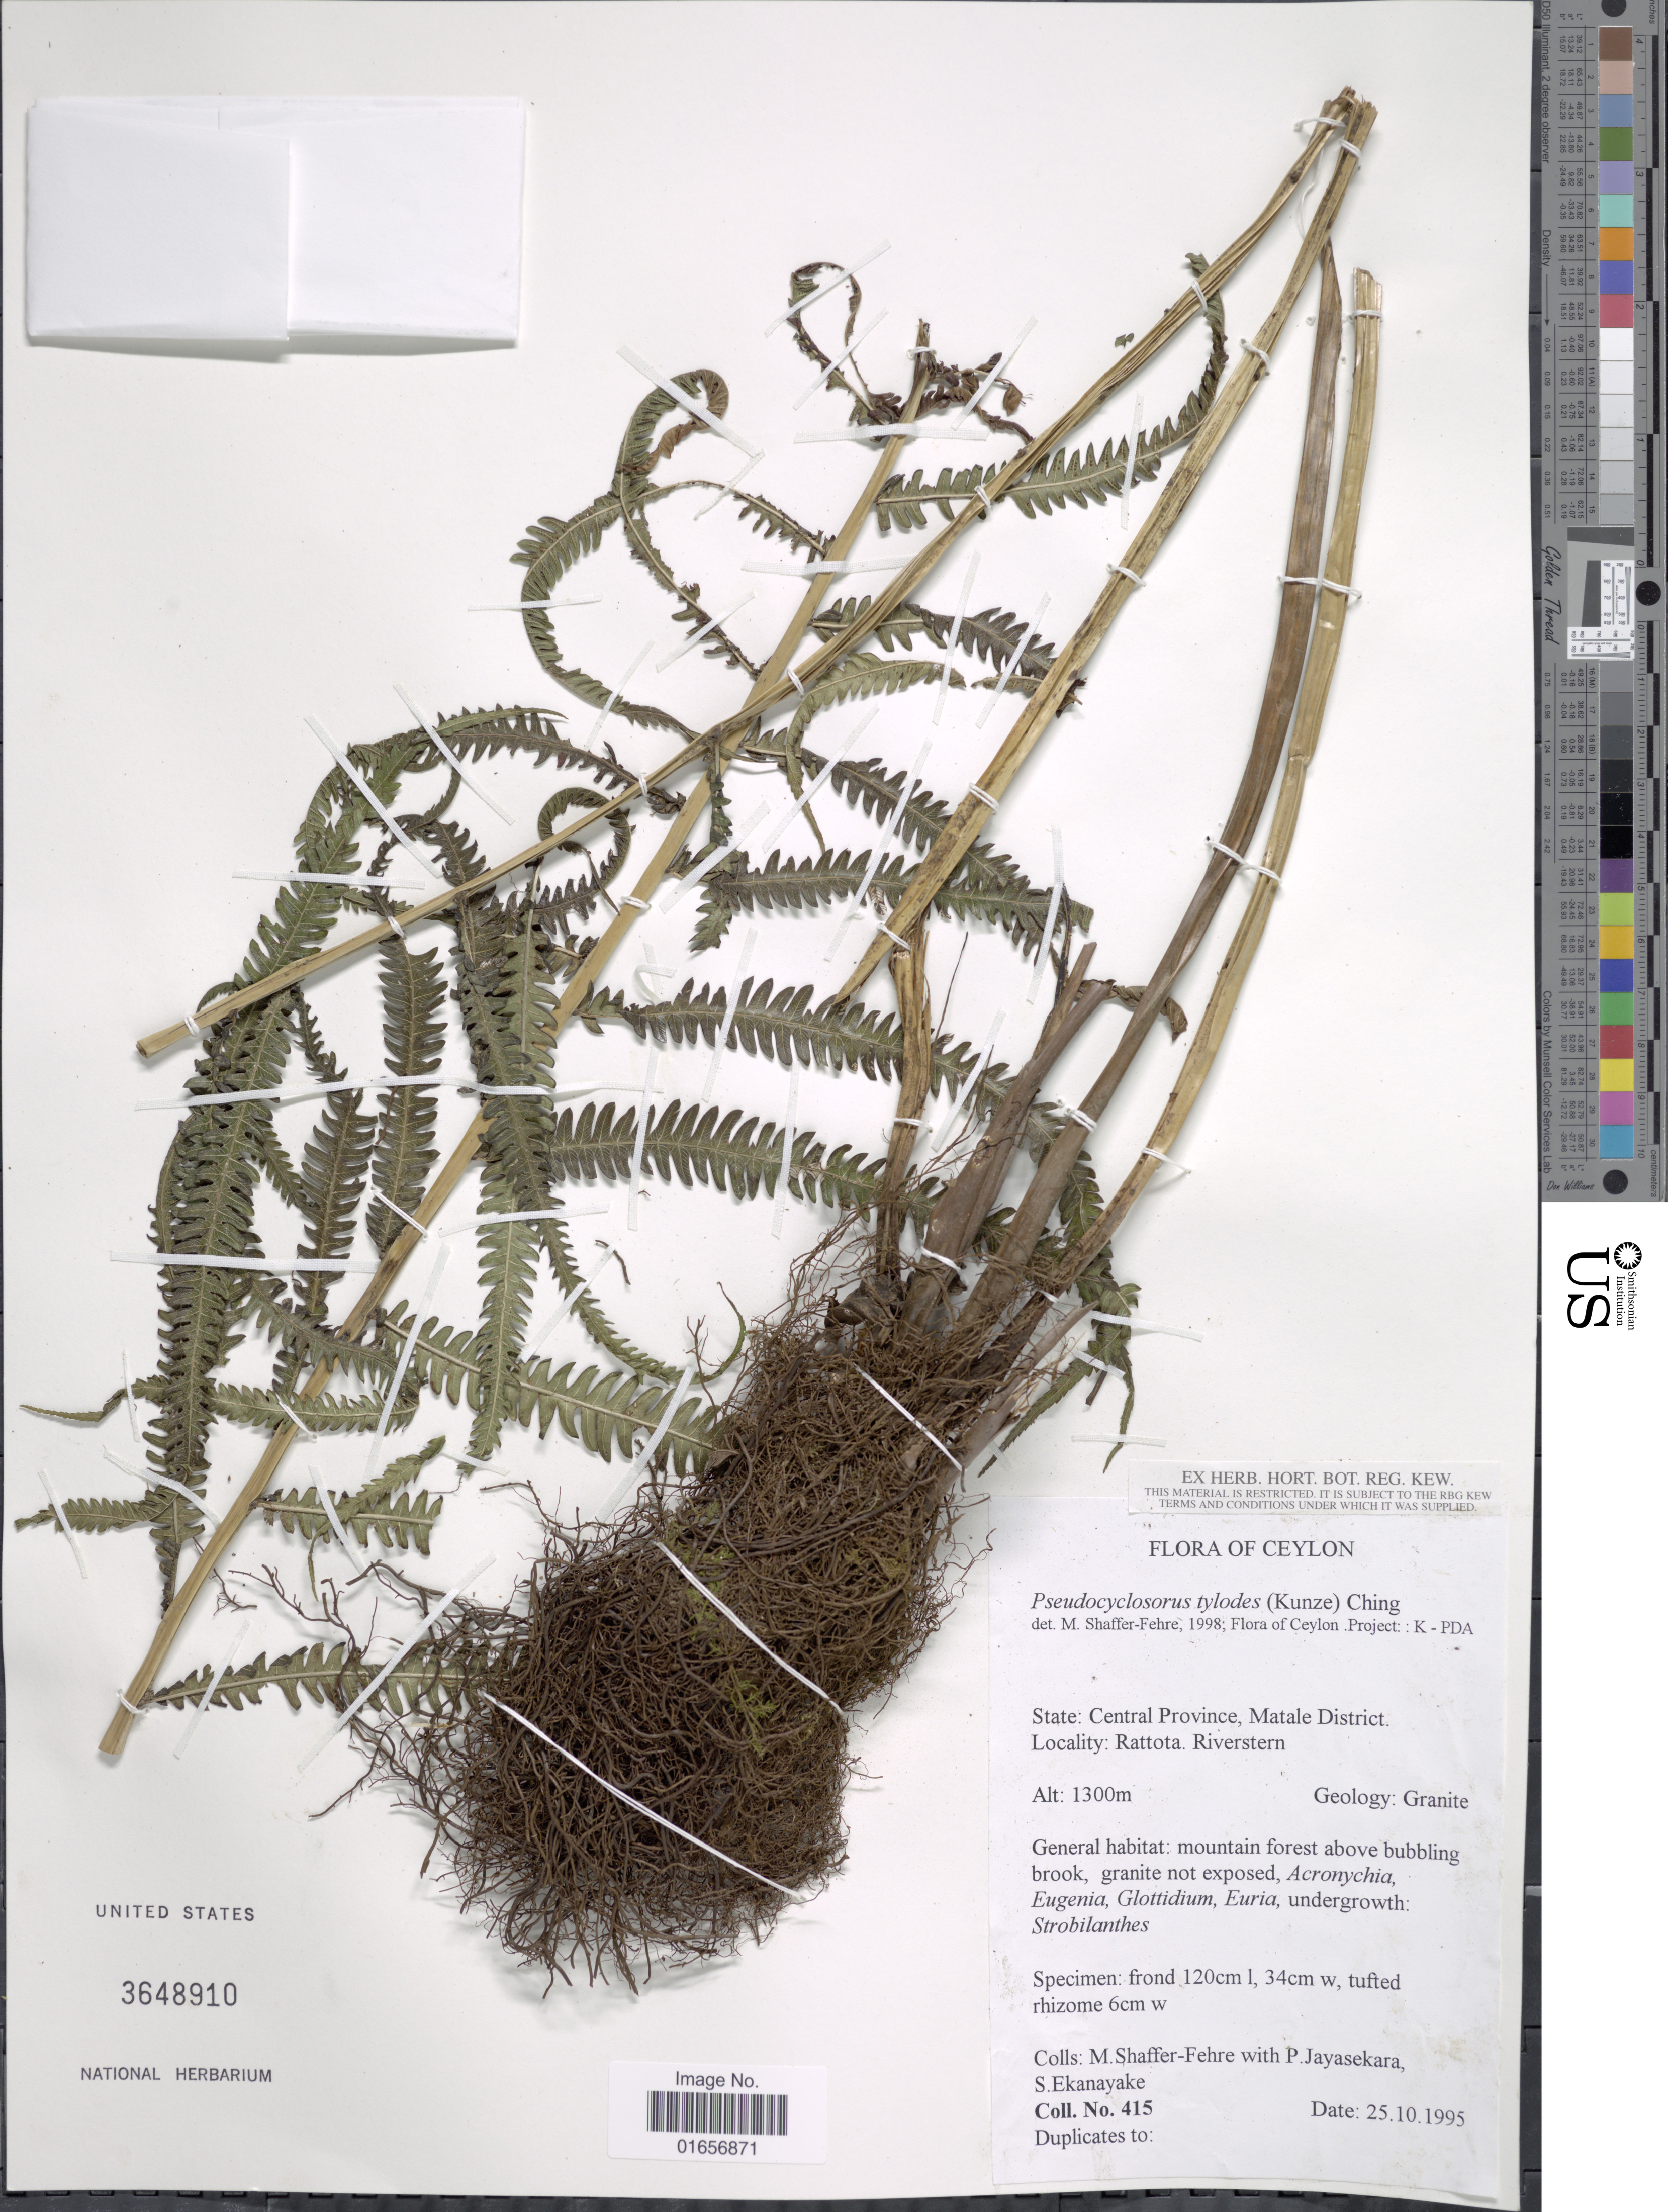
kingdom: Plantae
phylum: Tracheophyta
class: Polypodiopsida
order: Polypodiales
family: Thelypteridaceae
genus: Pseudocyclosorus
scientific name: Pseudocyclosorus tylodes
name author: (Kunze) Ching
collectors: M. Shaffer-Fehre, P. Jayasekera & S. Ekanayake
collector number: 415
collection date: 1995-10-25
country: Sri Lanka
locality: Ceylon, Central Province, Martale District, rattota, Riverstern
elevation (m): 1300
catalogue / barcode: US 3648910